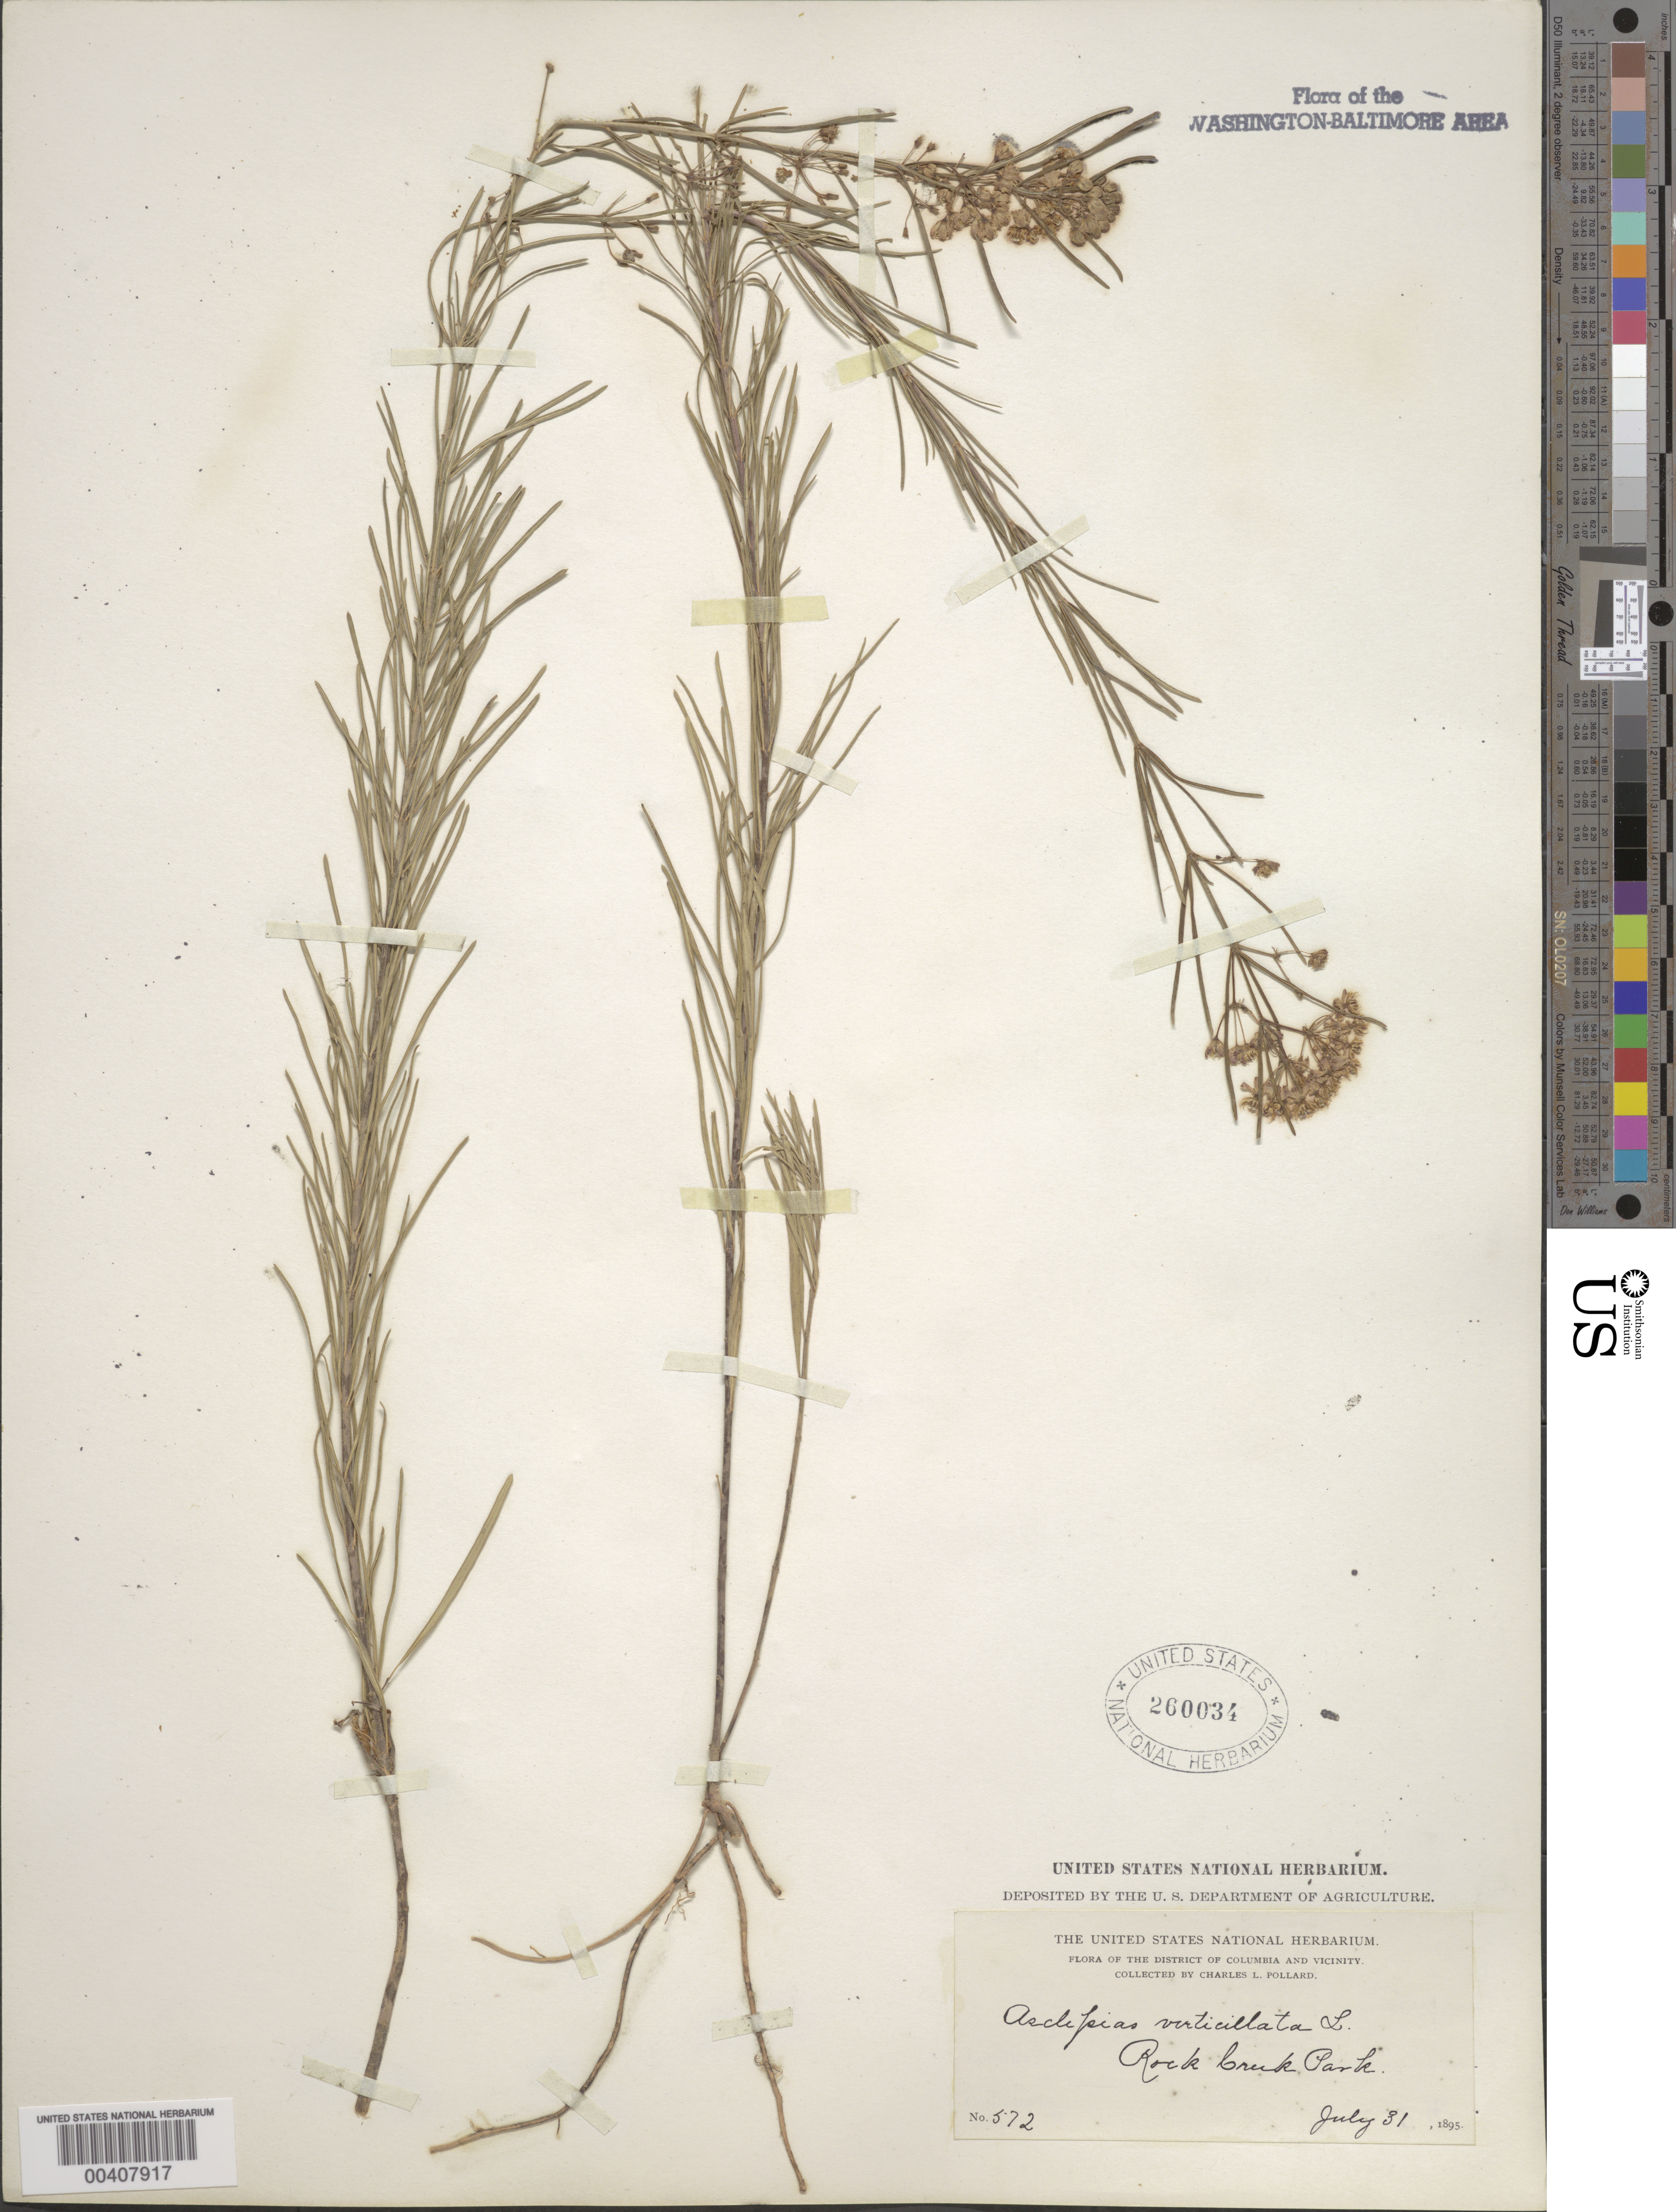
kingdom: Plantae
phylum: Tracheophyta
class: Magnoliopsida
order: Gentianales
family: Apocynaceae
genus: Asclepias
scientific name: Asclepias verticillata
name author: L.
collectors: C. L. Pollard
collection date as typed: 31 Jul 1895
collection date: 1895-07-31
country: United States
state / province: District of Columbia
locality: Rock Creek Park Rock Creek Park & vicinity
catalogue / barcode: US 260034